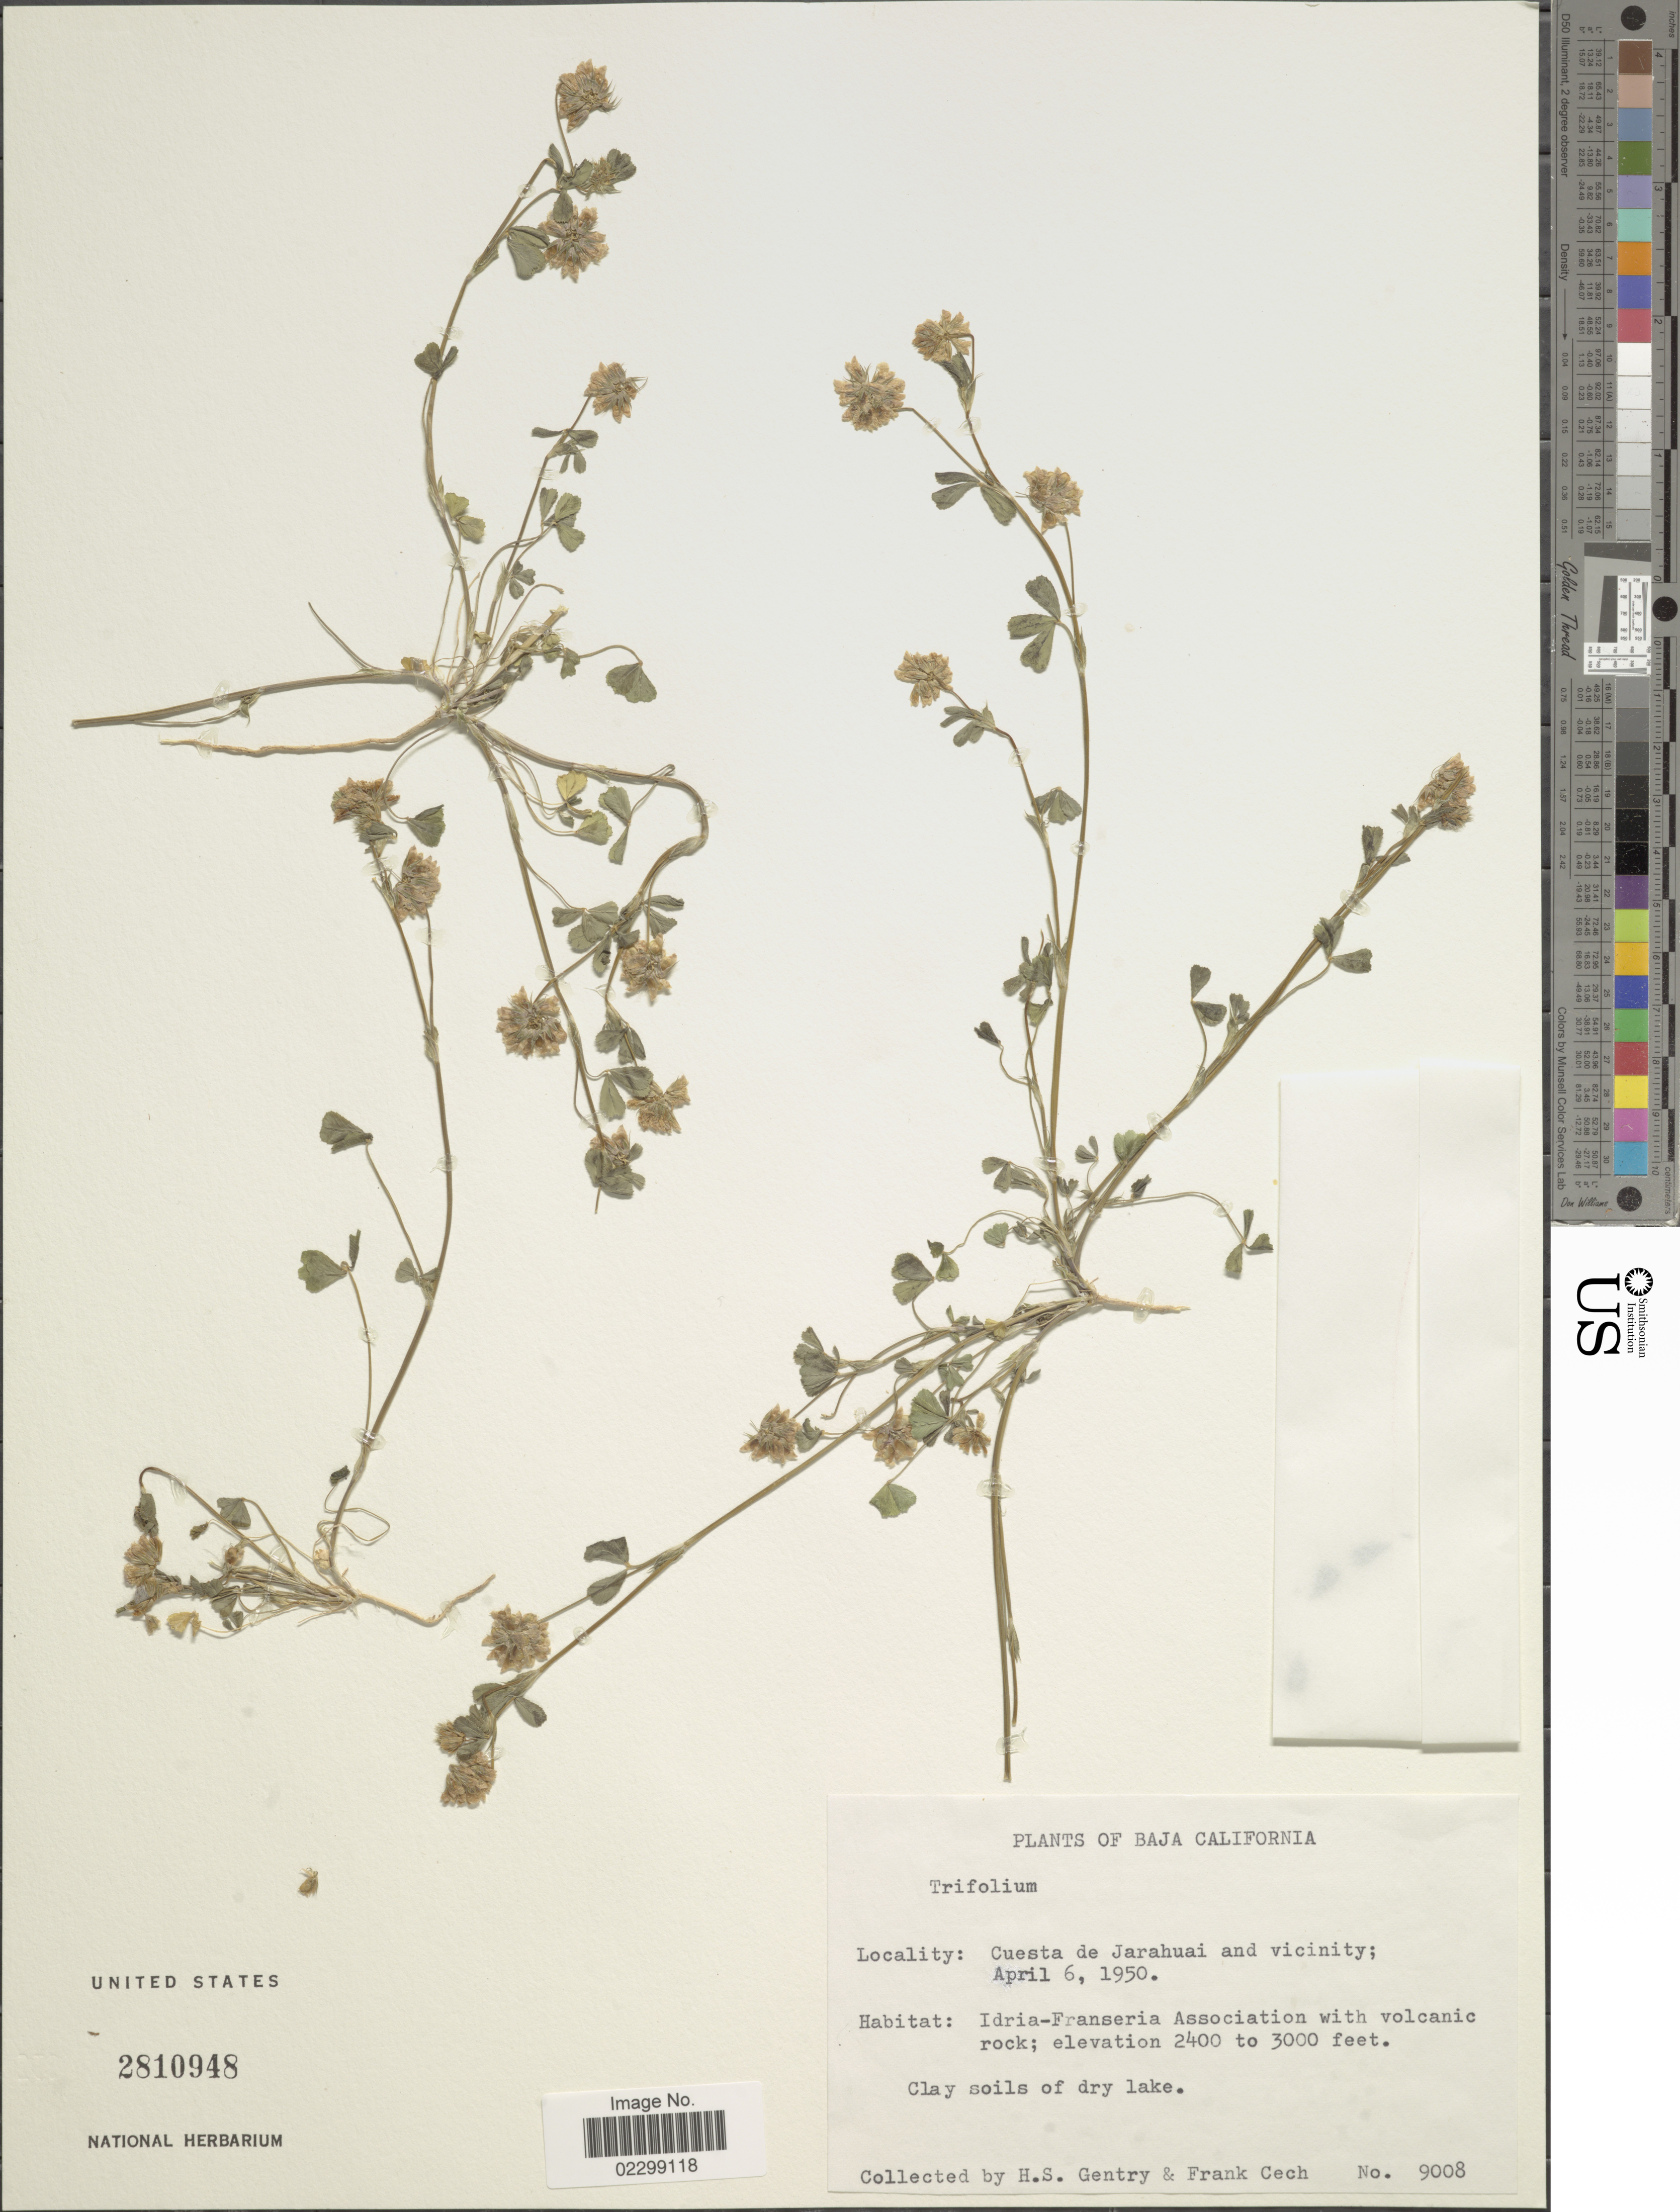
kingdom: Plantae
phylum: Tracheophyta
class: Magnoliopsida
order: Fabales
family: Fabaceae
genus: Trifolium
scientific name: Trifolium sp.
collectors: H. S. Gentry & F. Cech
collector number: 9008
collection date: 1950-04-06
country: Mexico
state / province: Baja California Norte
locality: Cuesta de Jarahuai and vicinity, Idra-Franseria Association with volcanic rock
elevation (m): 732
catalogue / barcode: US 2810948